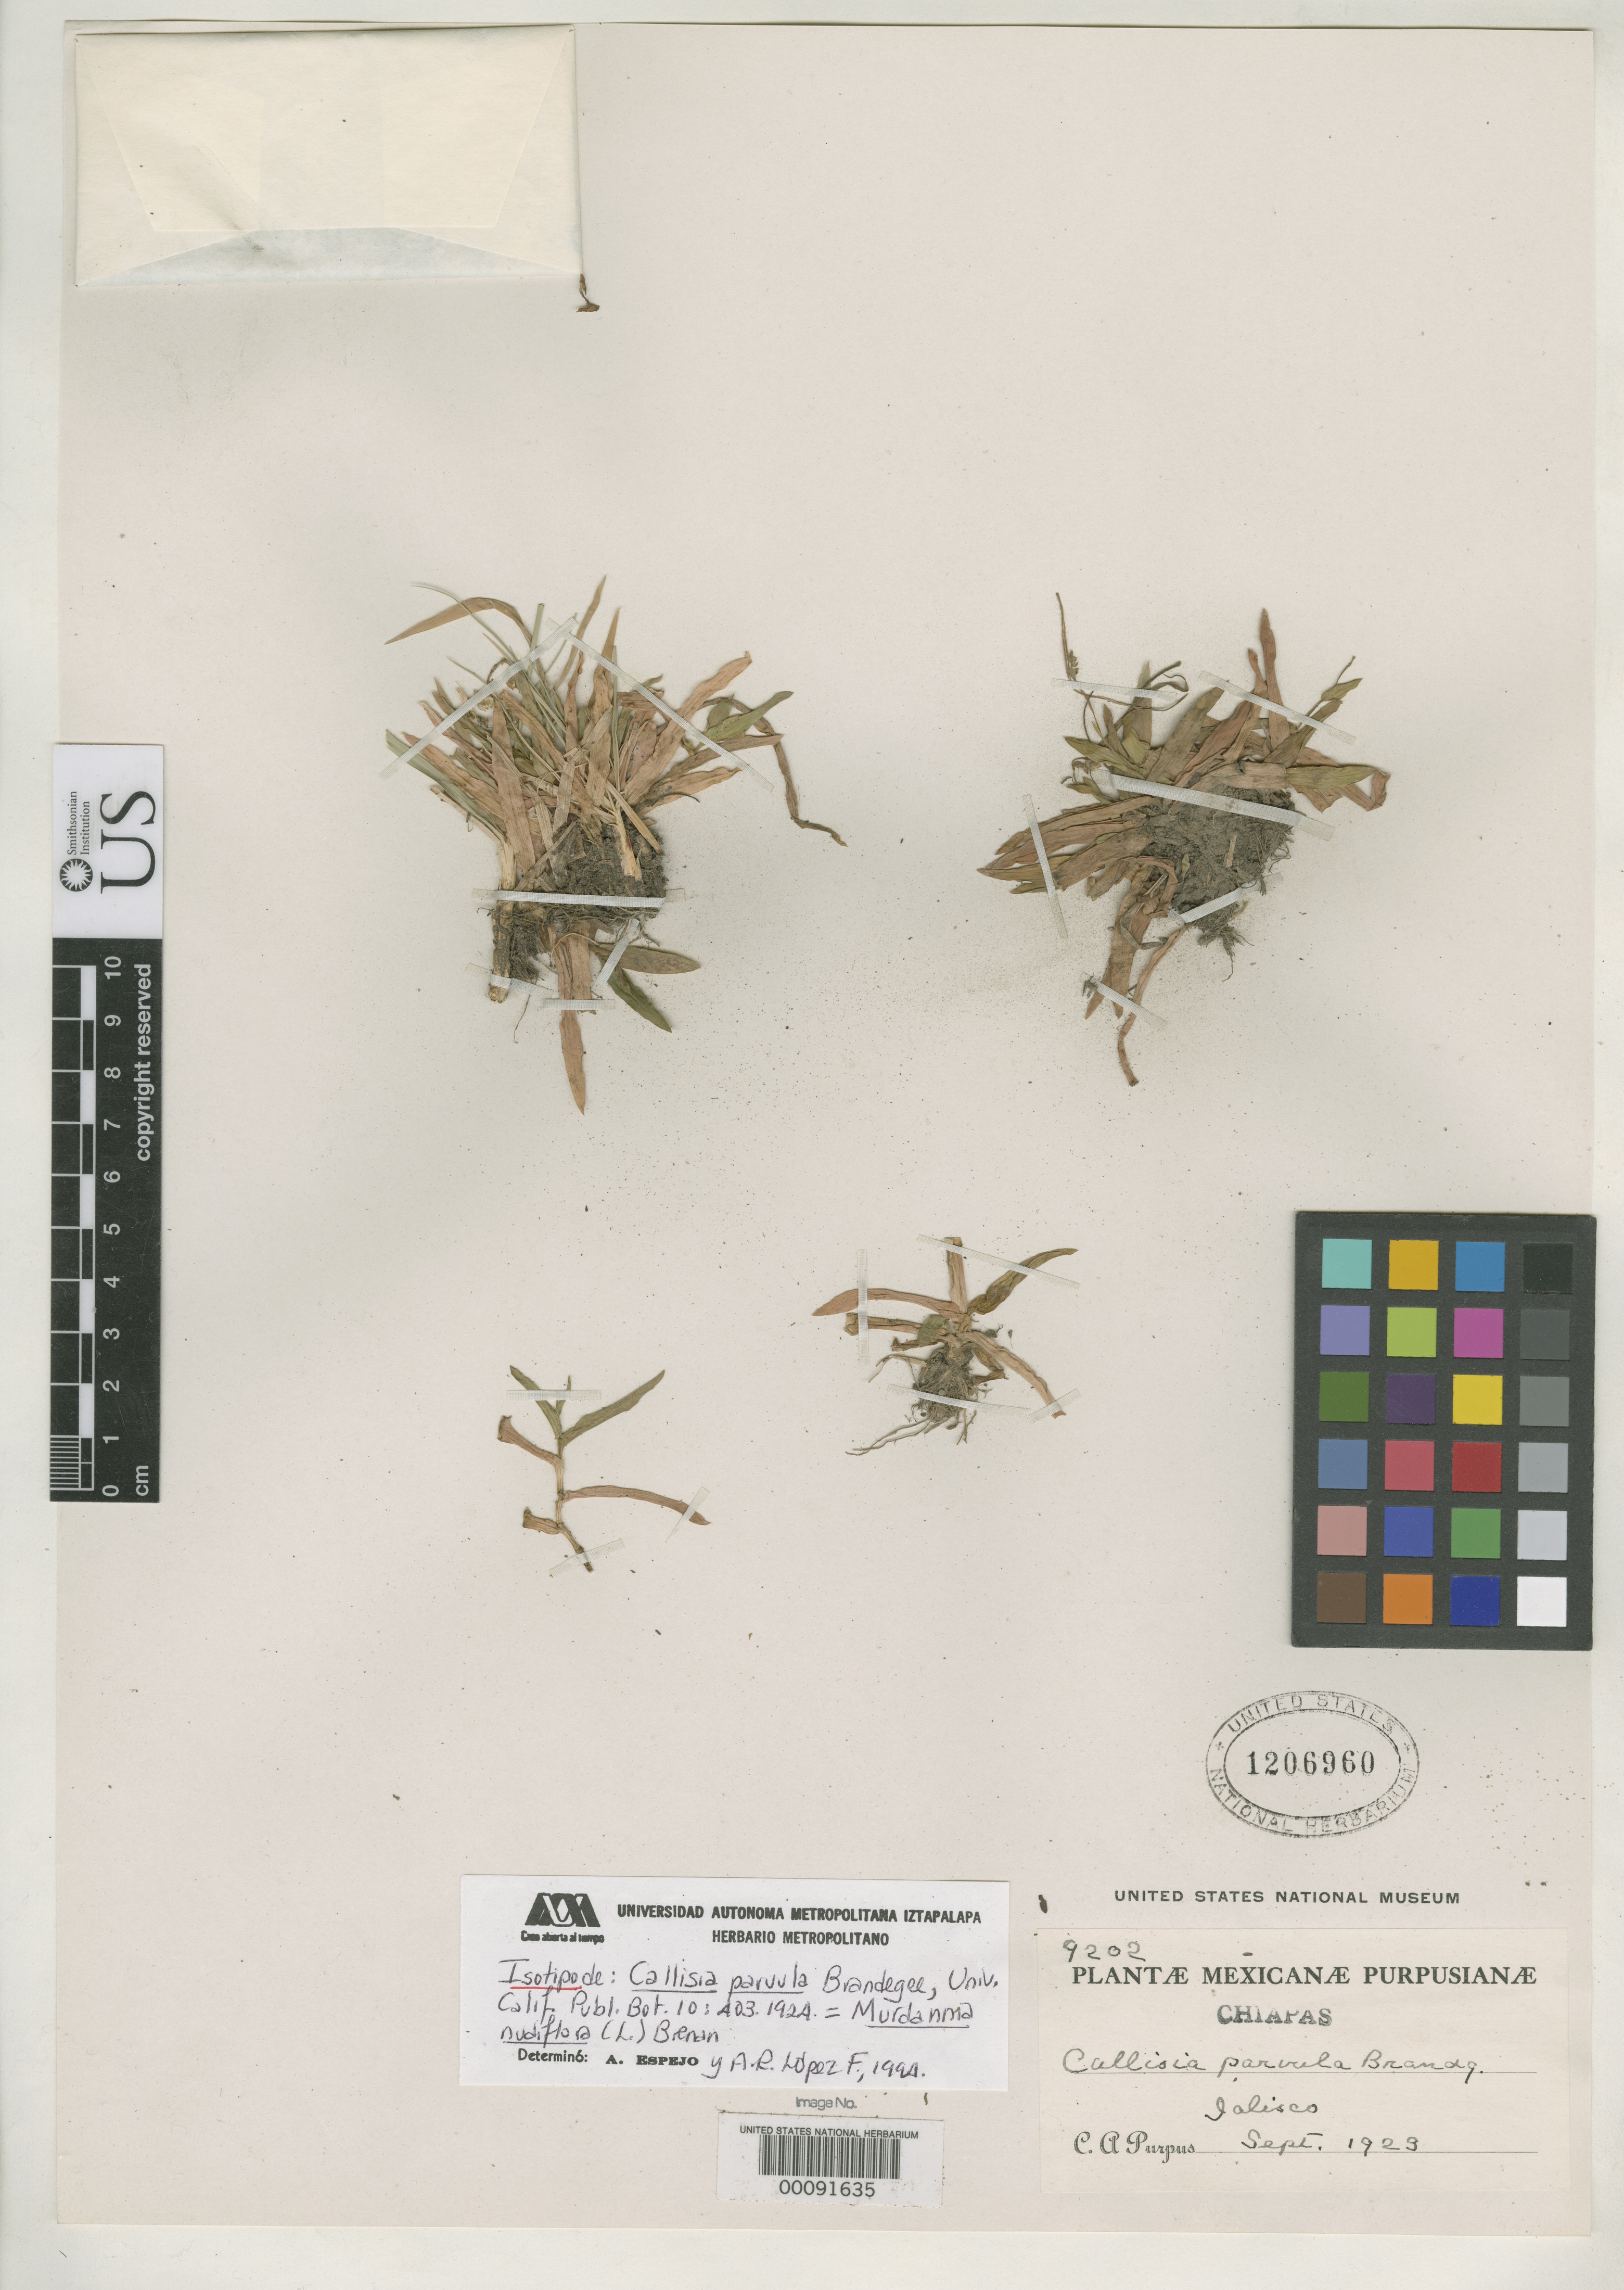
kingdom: Plantae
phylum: Tracheophyta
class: Liliopsida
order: Commelinales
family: Commelinaceae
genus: Callisia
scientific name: Callisia parvula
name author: Brandegee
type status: Isotype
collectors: C. A. Purpus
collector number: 9202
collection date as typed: Sep 1923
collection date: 1923-09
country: Mexico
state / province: Chiapas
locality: Near Jalisco.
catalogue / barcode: US 1206960